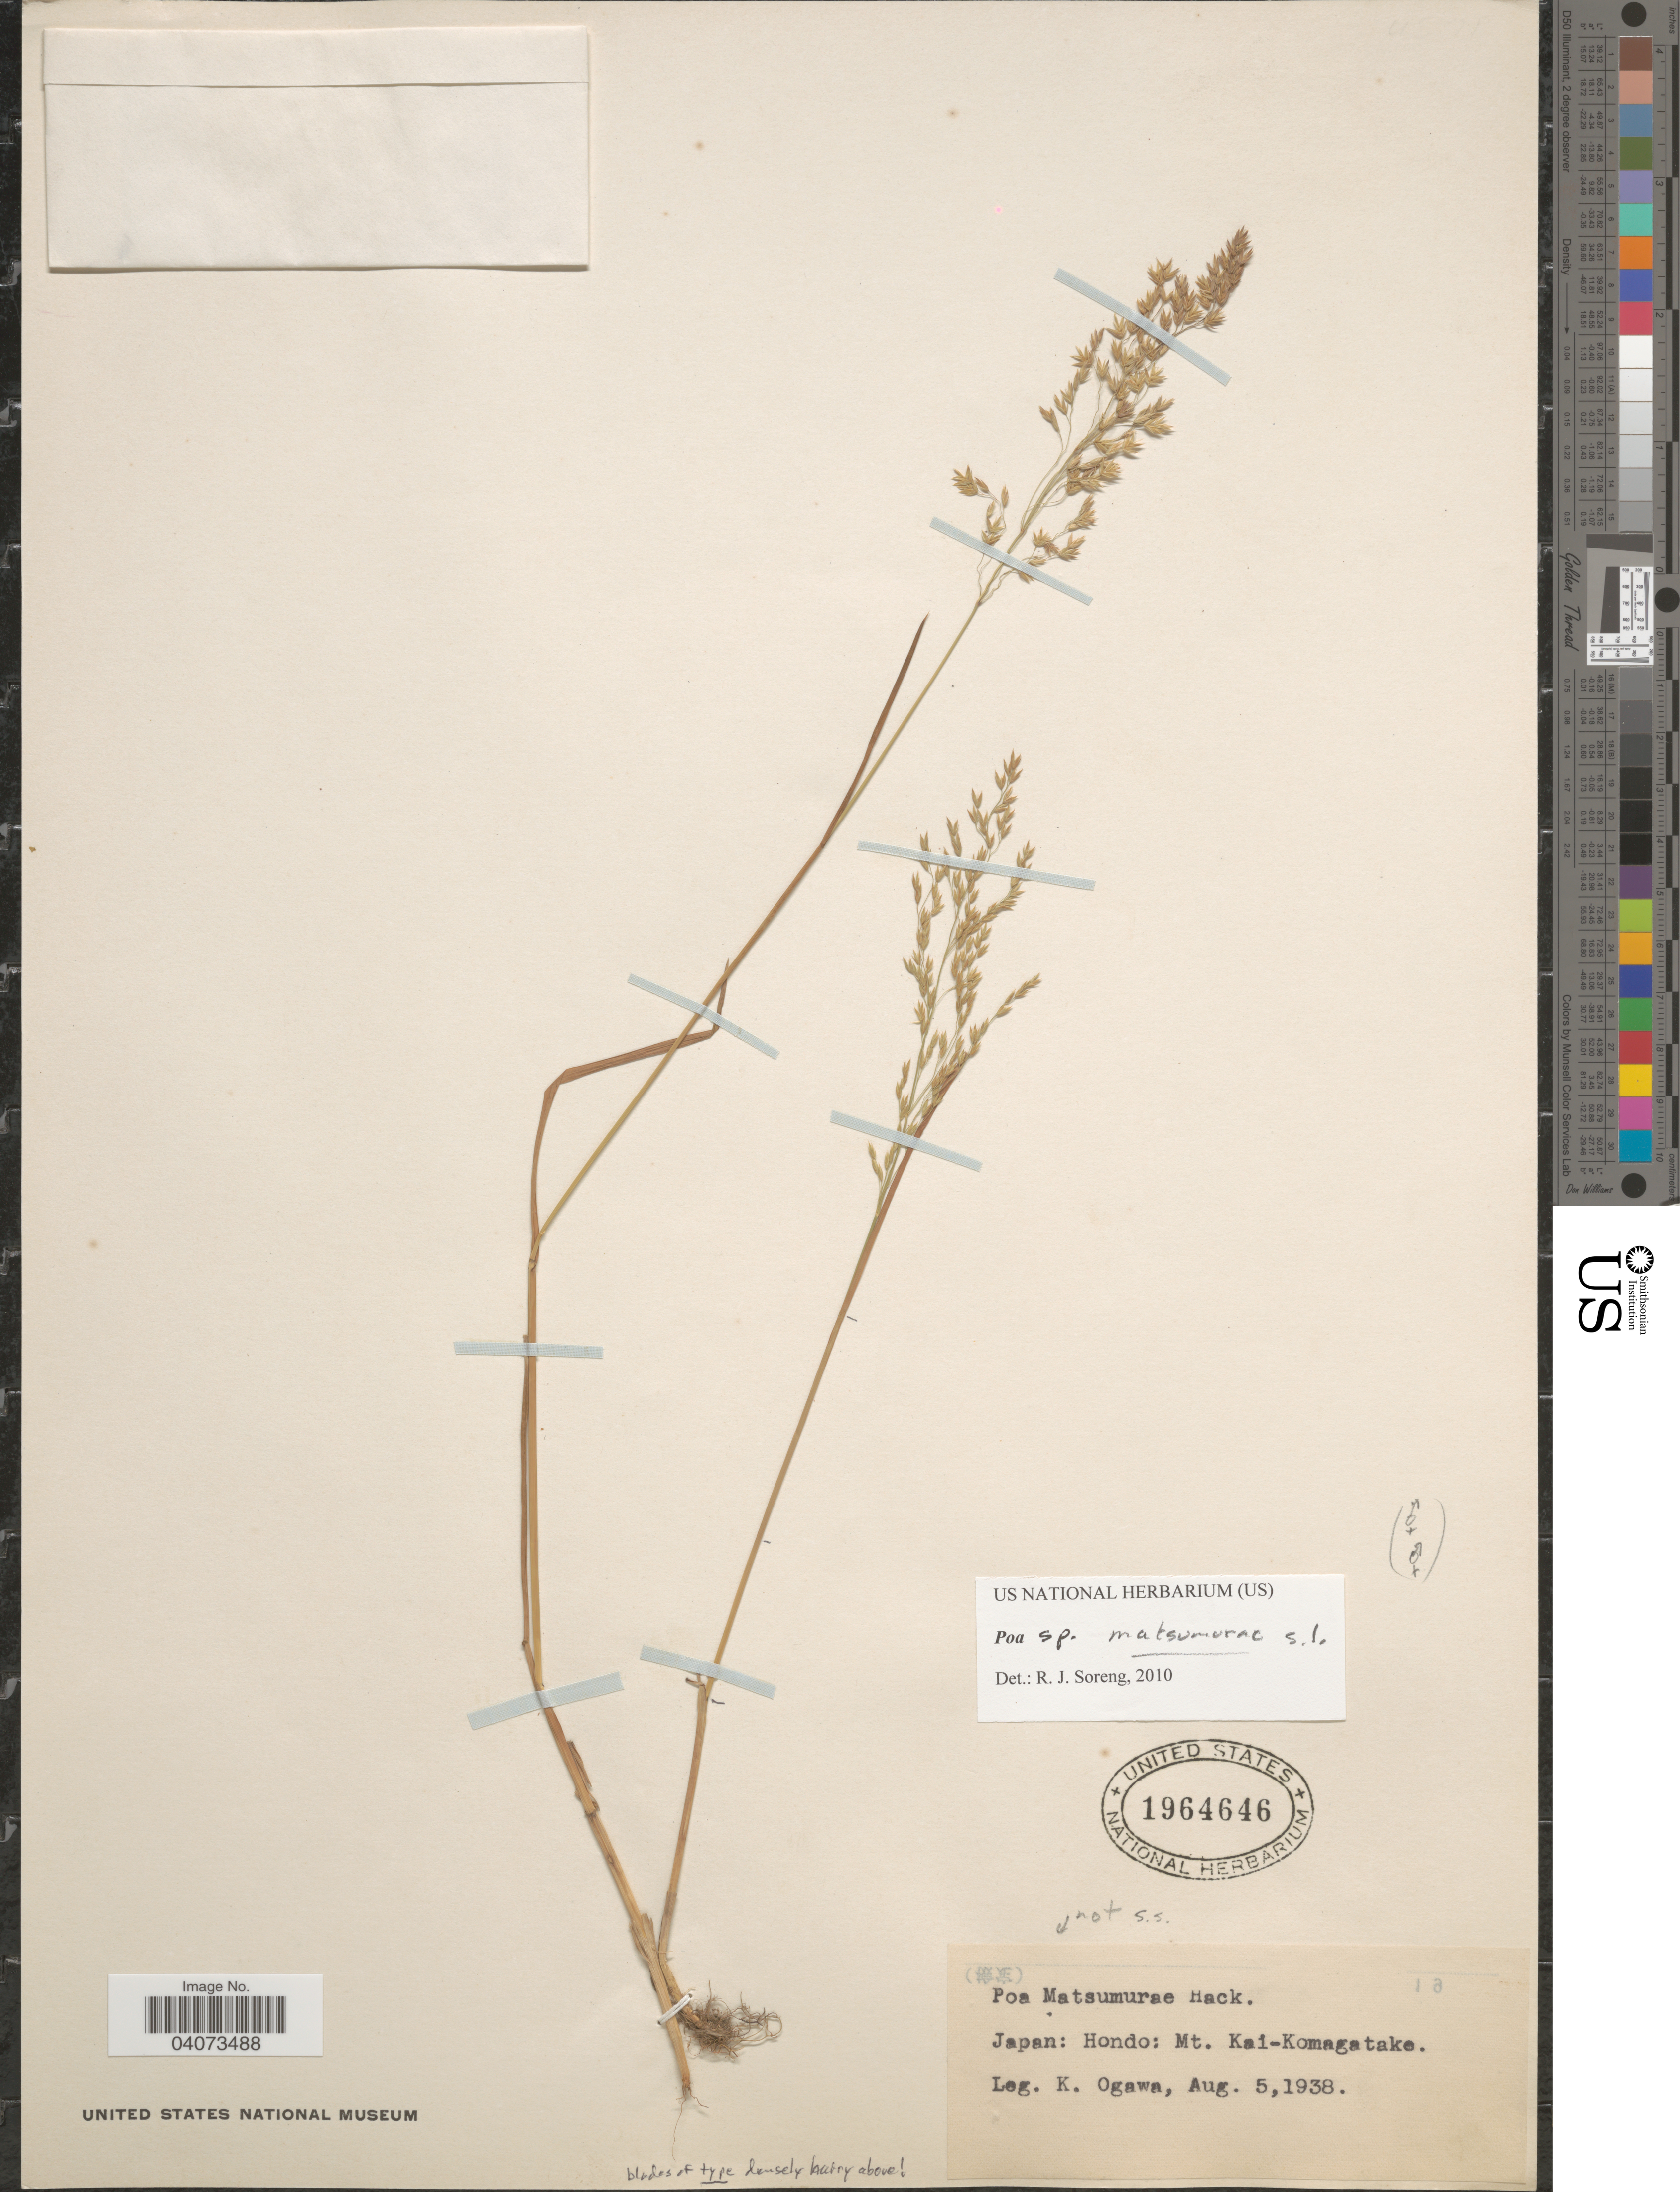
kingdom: Plantae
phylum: Tracheophyta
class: Liliopsida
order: Poales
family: Poaceae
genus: Poa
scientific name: Poa matsumurae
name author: Hack.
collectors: K. Ogawa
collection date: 1938-08-05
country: Japan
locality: Hondo: Mt. Kai-Komagatake.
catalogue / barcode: US 1964646